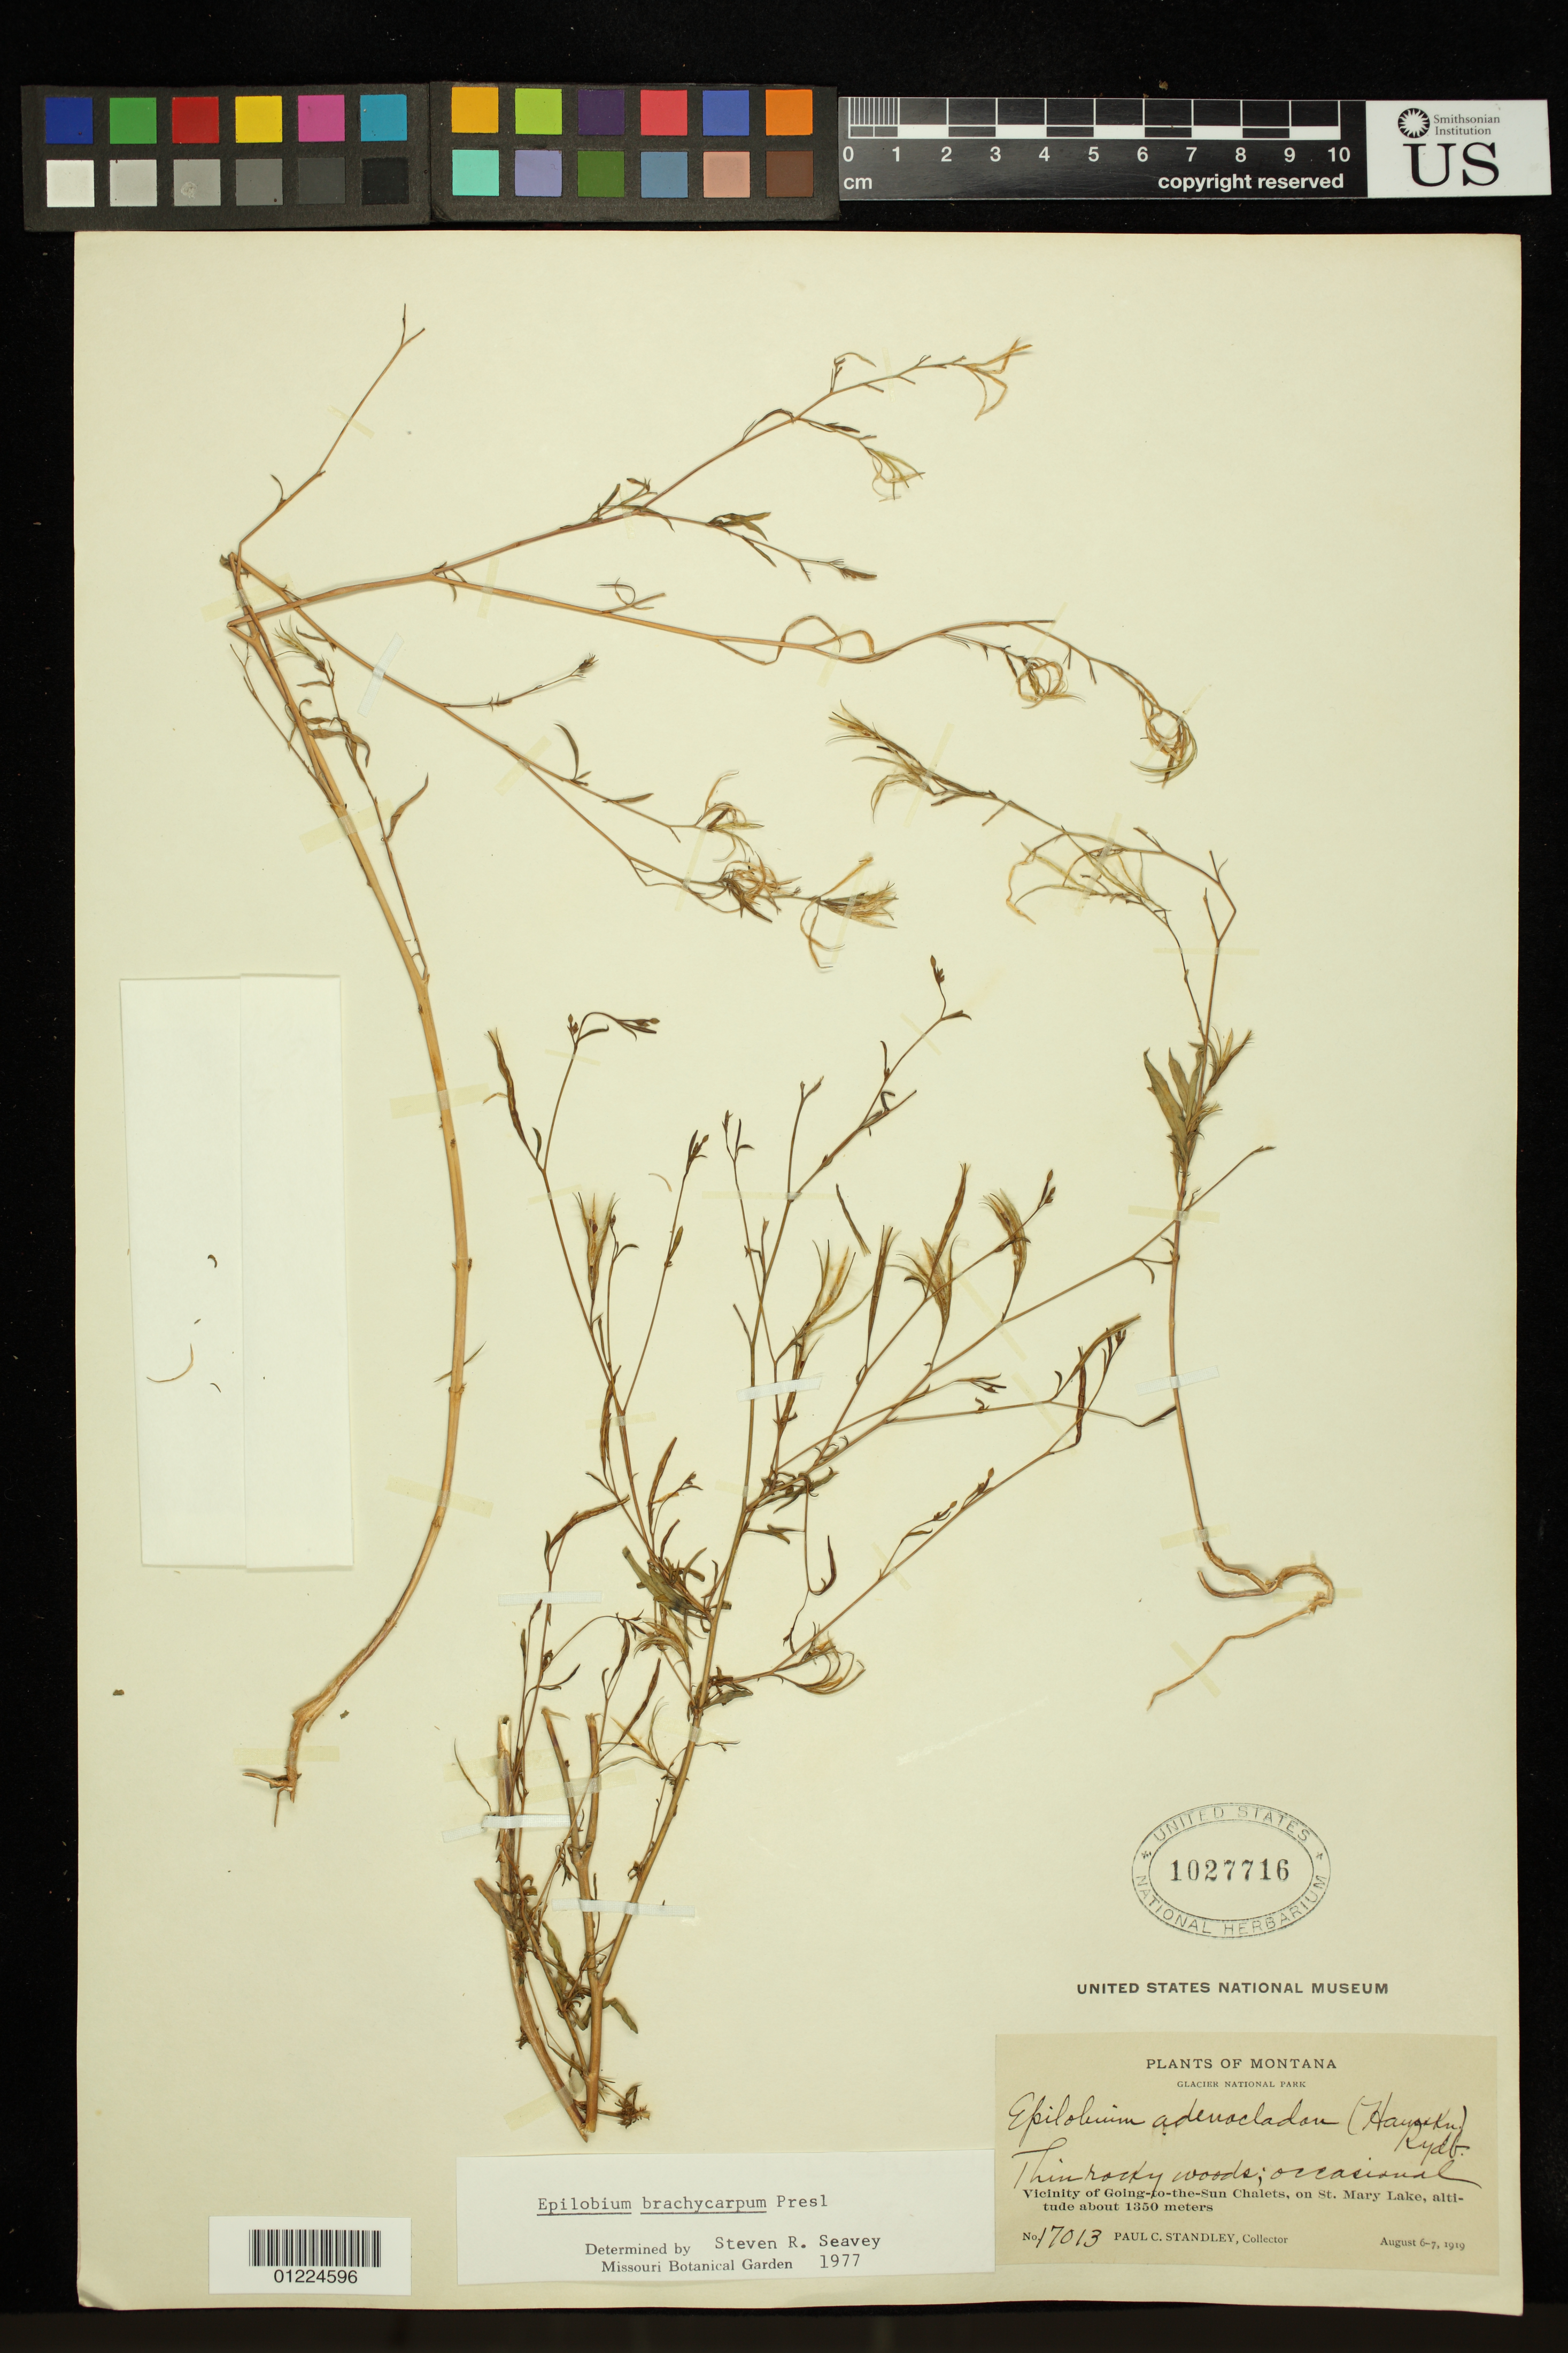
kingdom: Plantae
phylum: Tracheophyta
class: Magnoliopsida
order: Myrtales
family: Onagraceae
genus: Epilobium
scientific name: Epilobium brachycarpum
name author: C. Presl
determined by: Seavey, S. R.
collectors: P. C. Standley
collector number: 17013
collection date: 1919-08-06,1919-08-07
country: United States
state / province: Montana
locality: Vicinity of Going- to- the- Sun Chalets, on St. Mary Lake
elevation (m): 1350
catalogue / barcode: US 1027716